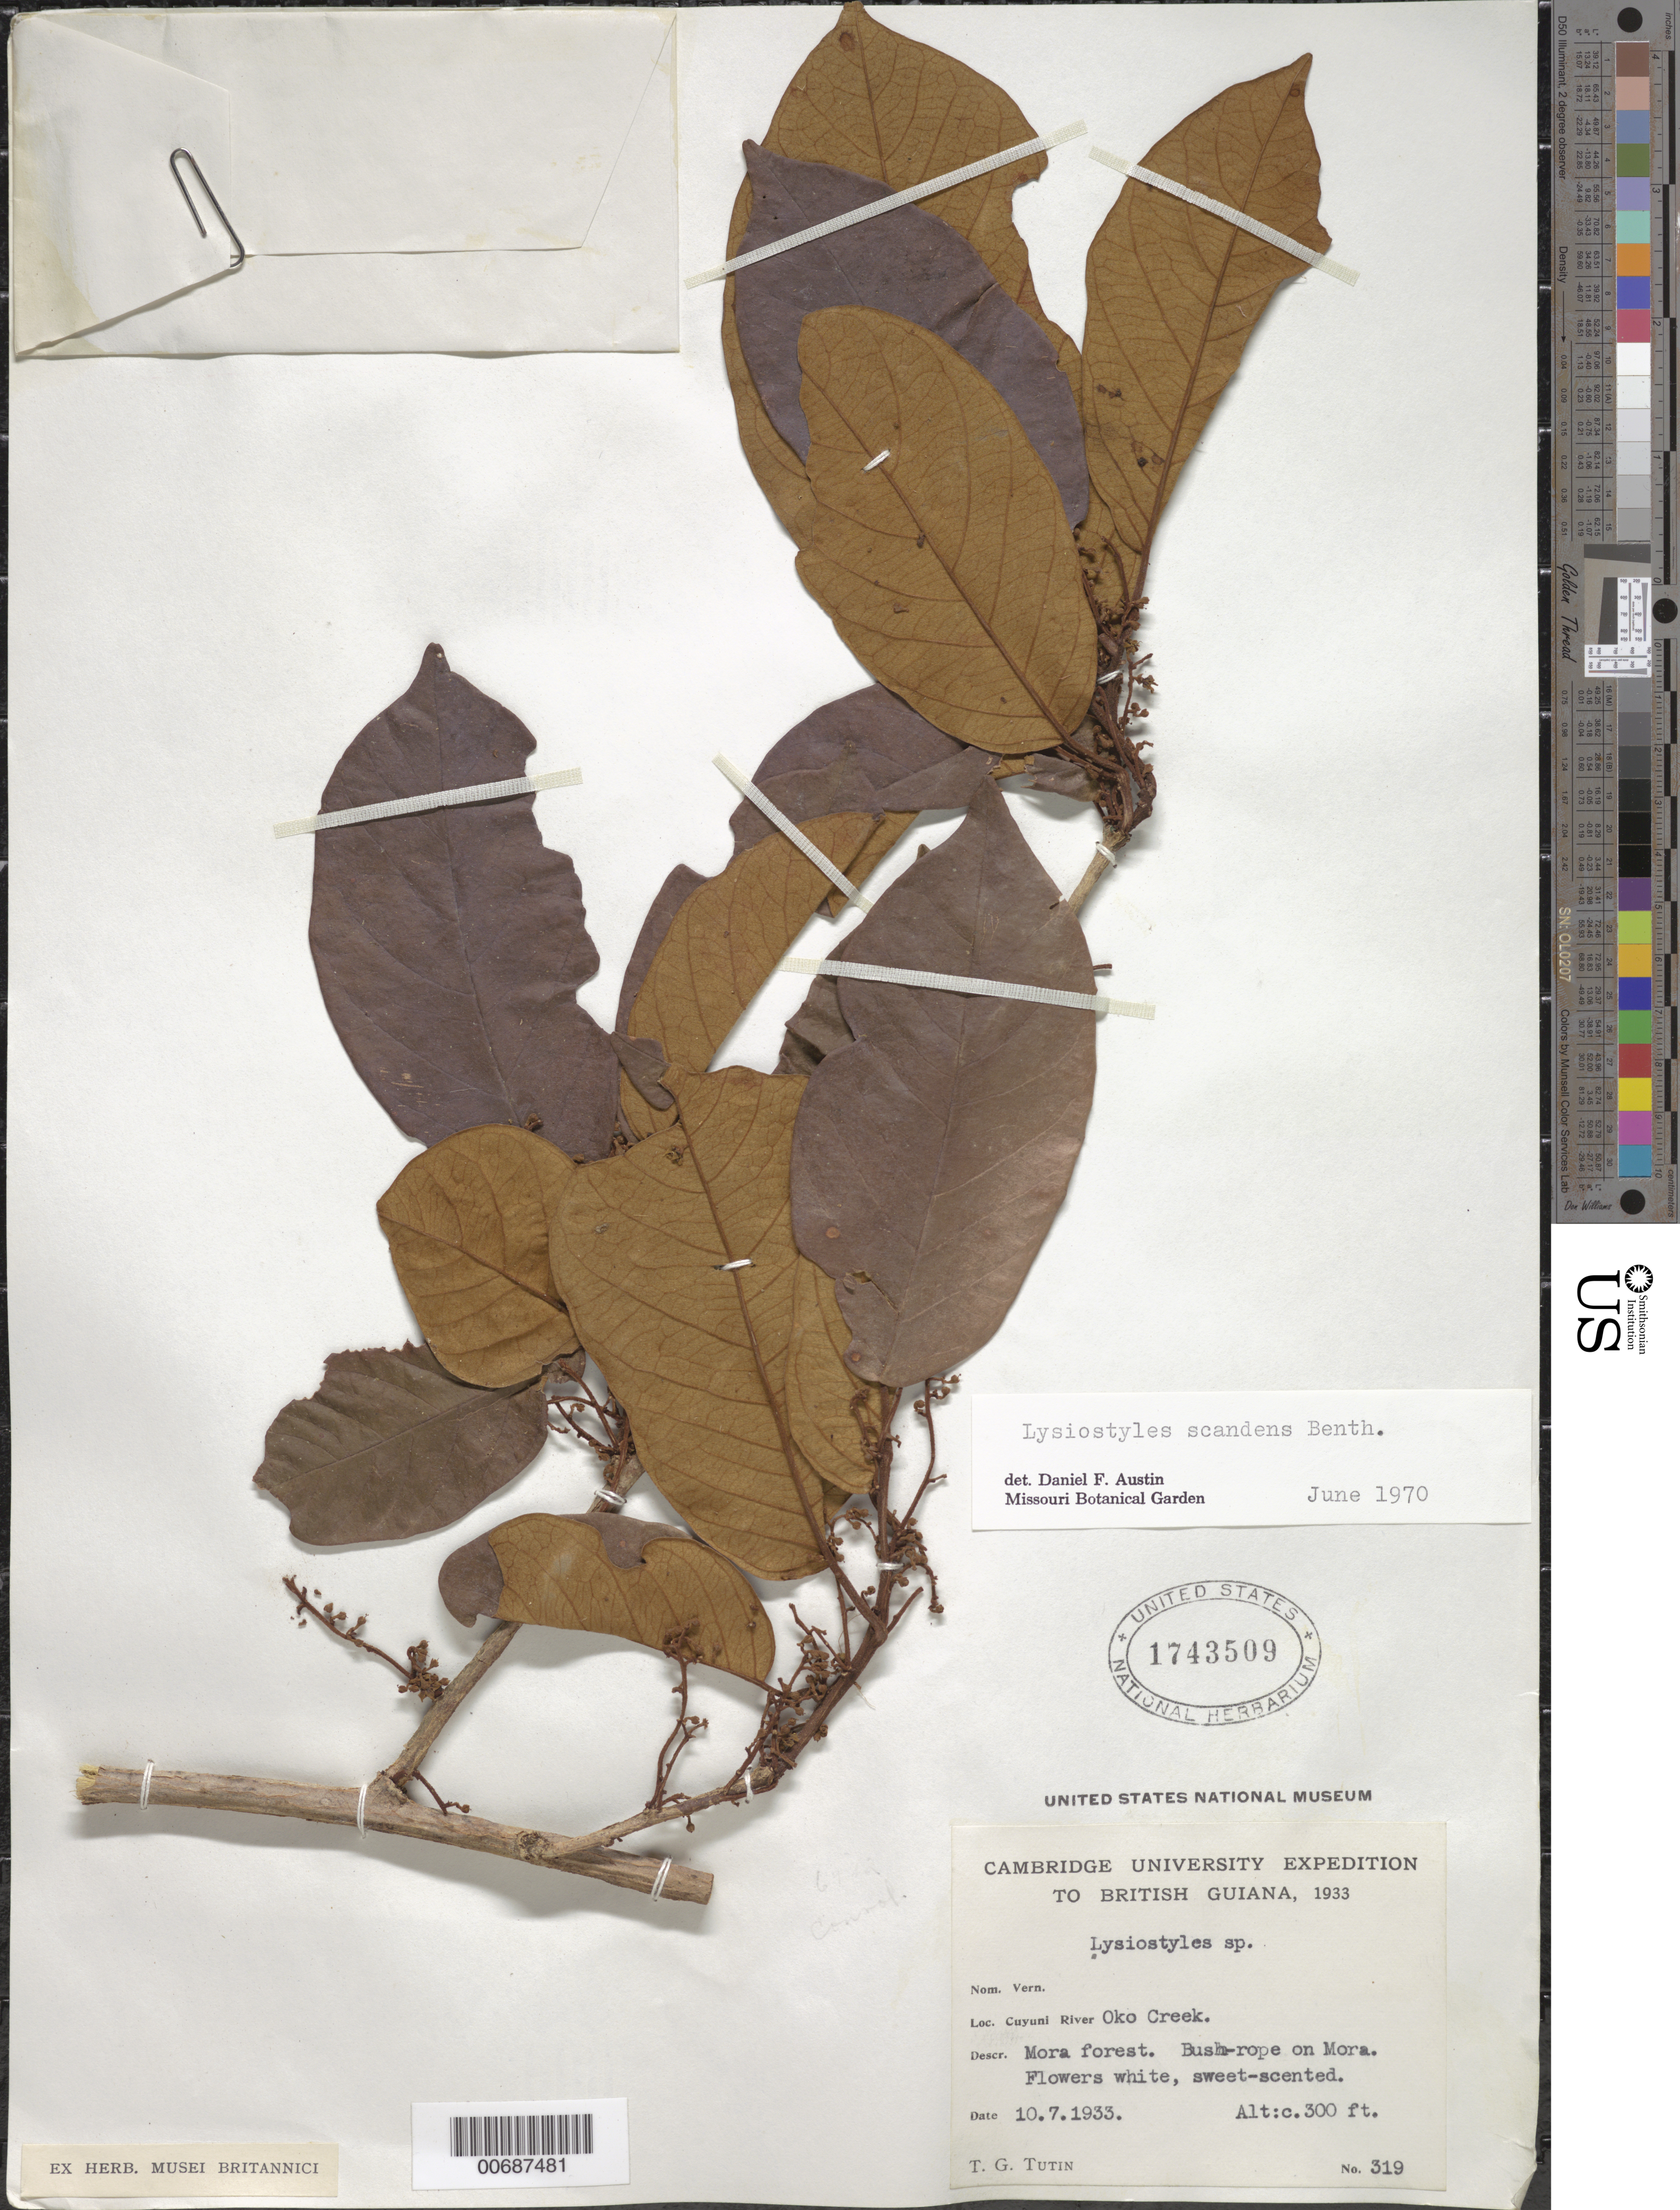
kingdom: Plantae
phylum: Tracheophyta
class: Magnoliopsida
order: Solanales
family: Convolvulaceae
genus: Lysiostyles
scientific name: Lysiostyles sp.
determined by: Austin, D. F.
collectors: T. G. Tutin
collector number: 319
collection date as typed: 10-Jul-33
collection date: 1933-07-10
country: Guyana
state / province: Cuyuni-Mazaruni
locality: Oko Creek, Cuyuni R.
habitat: Mora forest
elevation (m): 91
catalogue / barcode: US 1743509